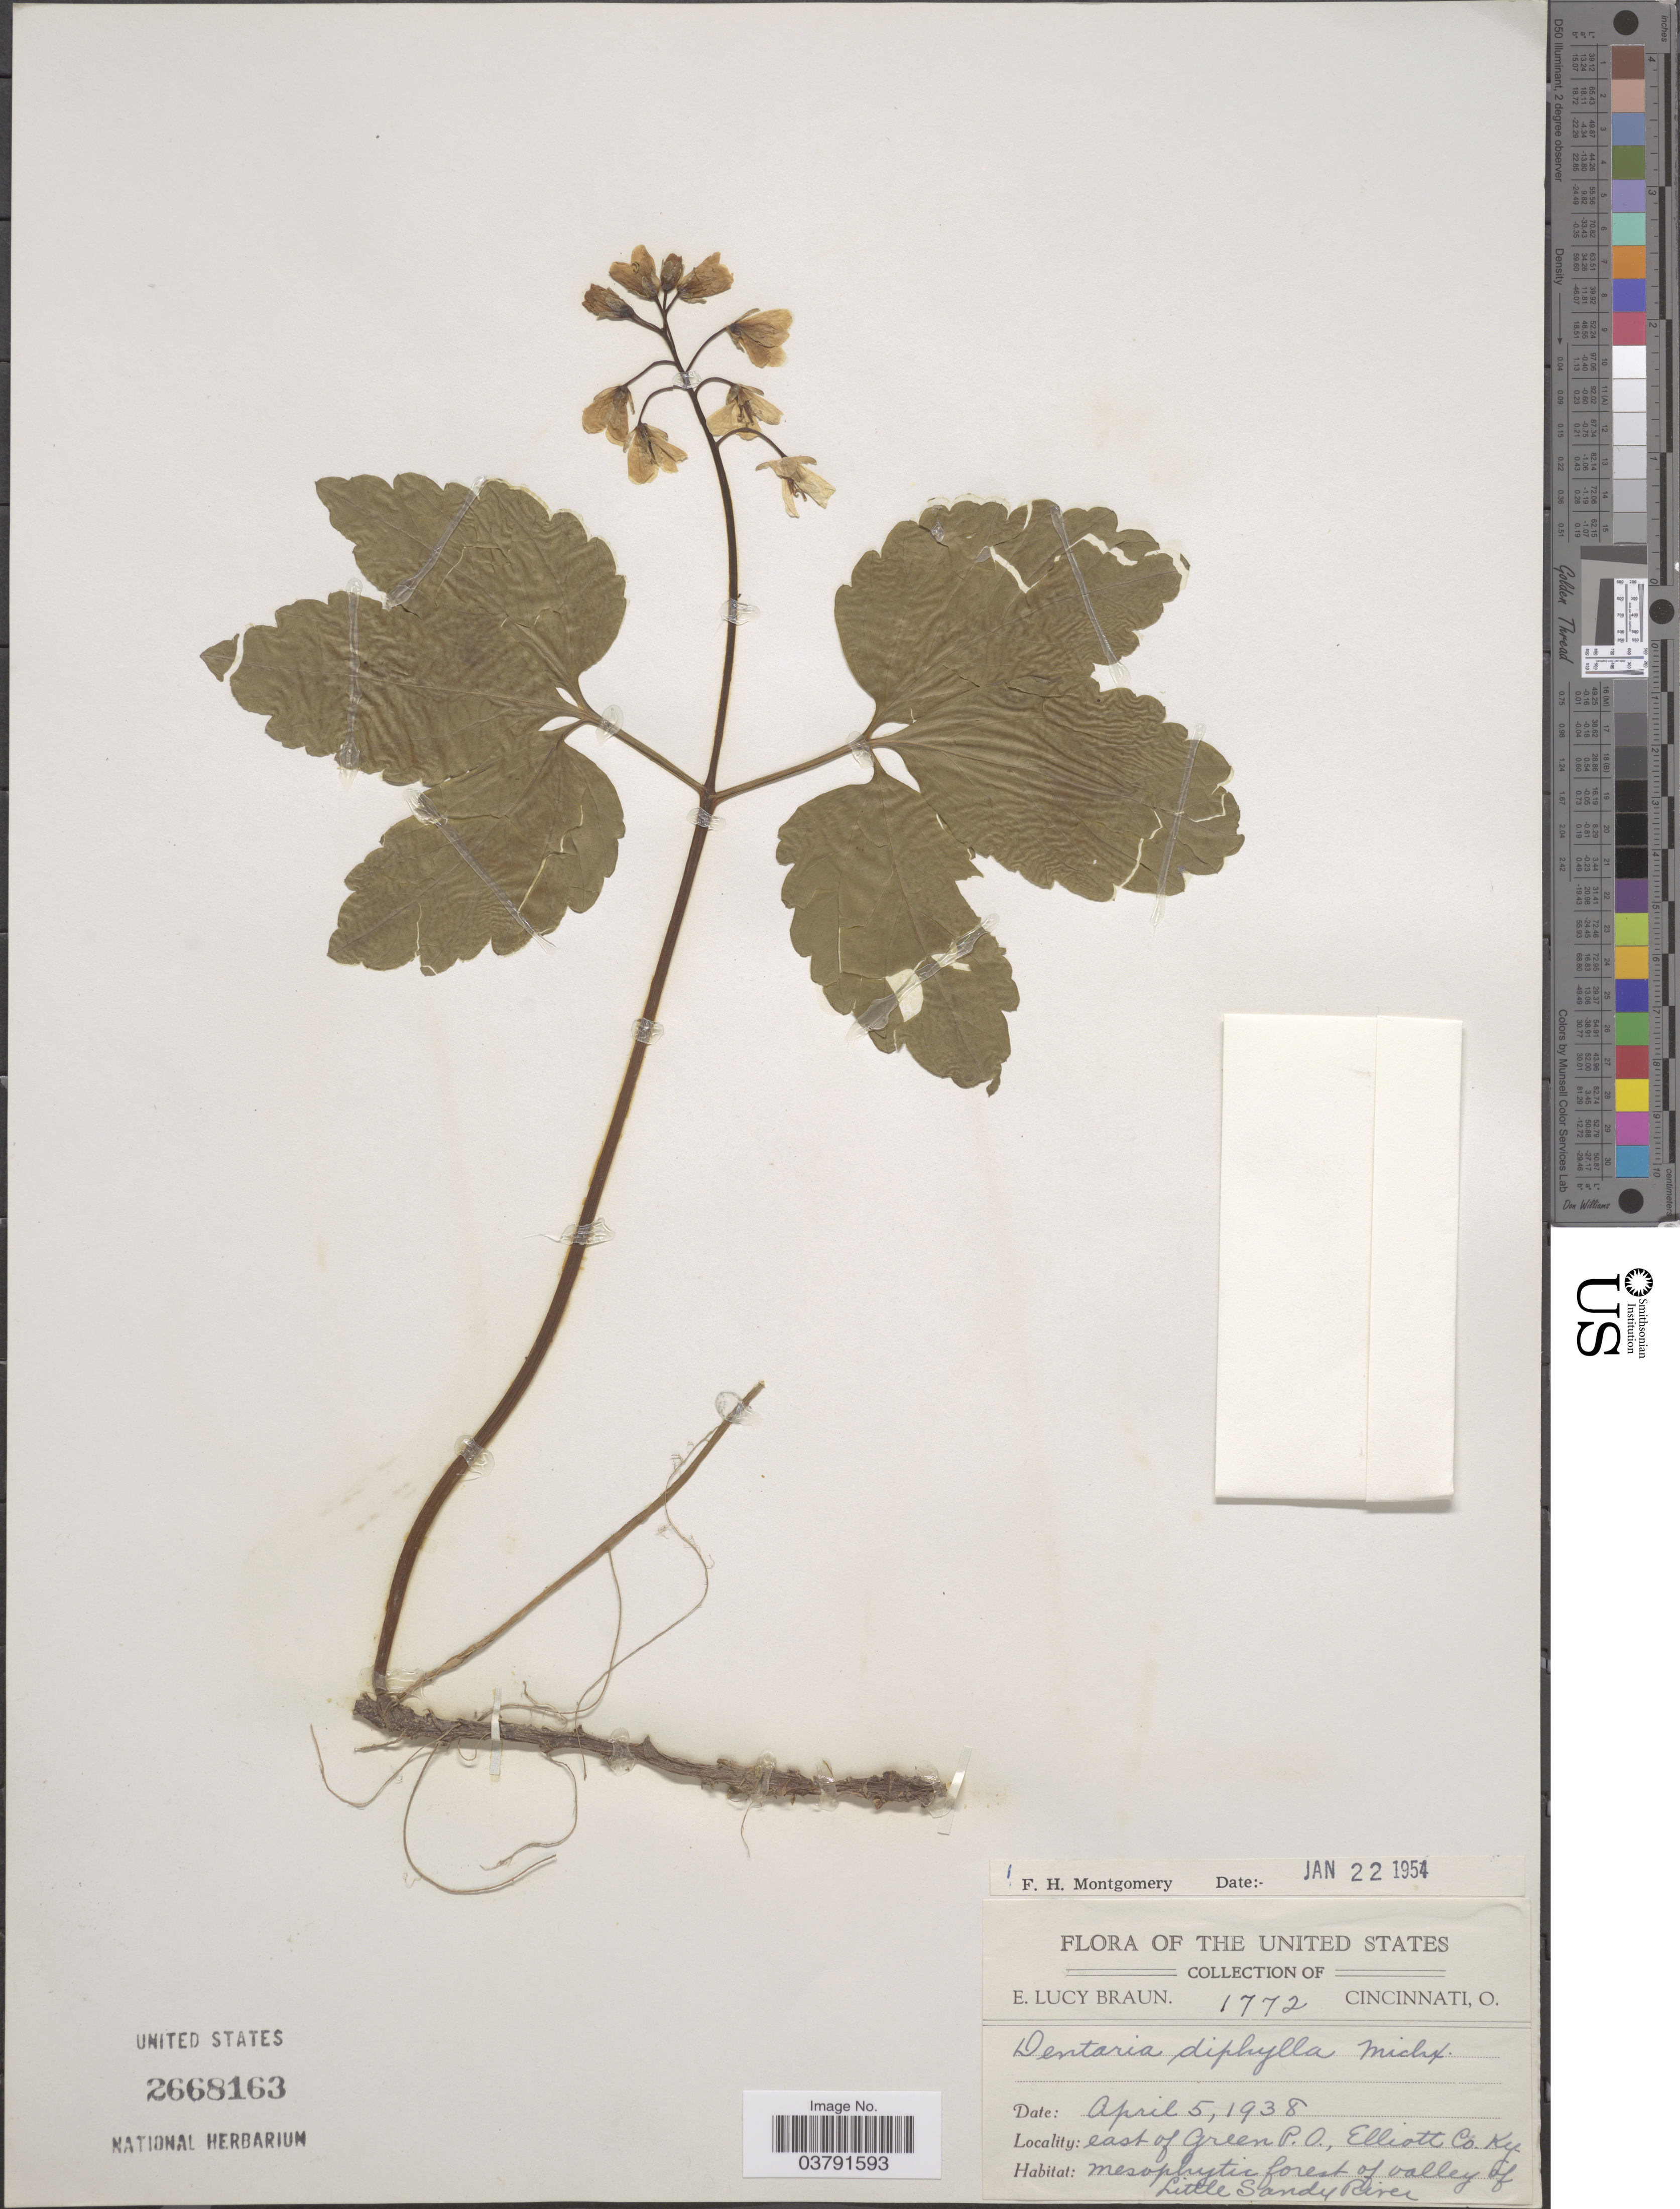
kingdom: Plantae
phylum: Tracheophyta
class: Magnoliopsida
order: Brassicales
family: Brassicaceae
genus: Dentaria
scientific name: Dentaria diphylla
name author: Michx.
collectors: E. L. Braun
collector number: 1772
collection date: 1938-04-05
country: United States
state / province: Kentucky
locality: East of Green P.O., Elliott Co. Mesophytic forest of valley of Little Sandy River.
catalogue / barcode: US 2668163